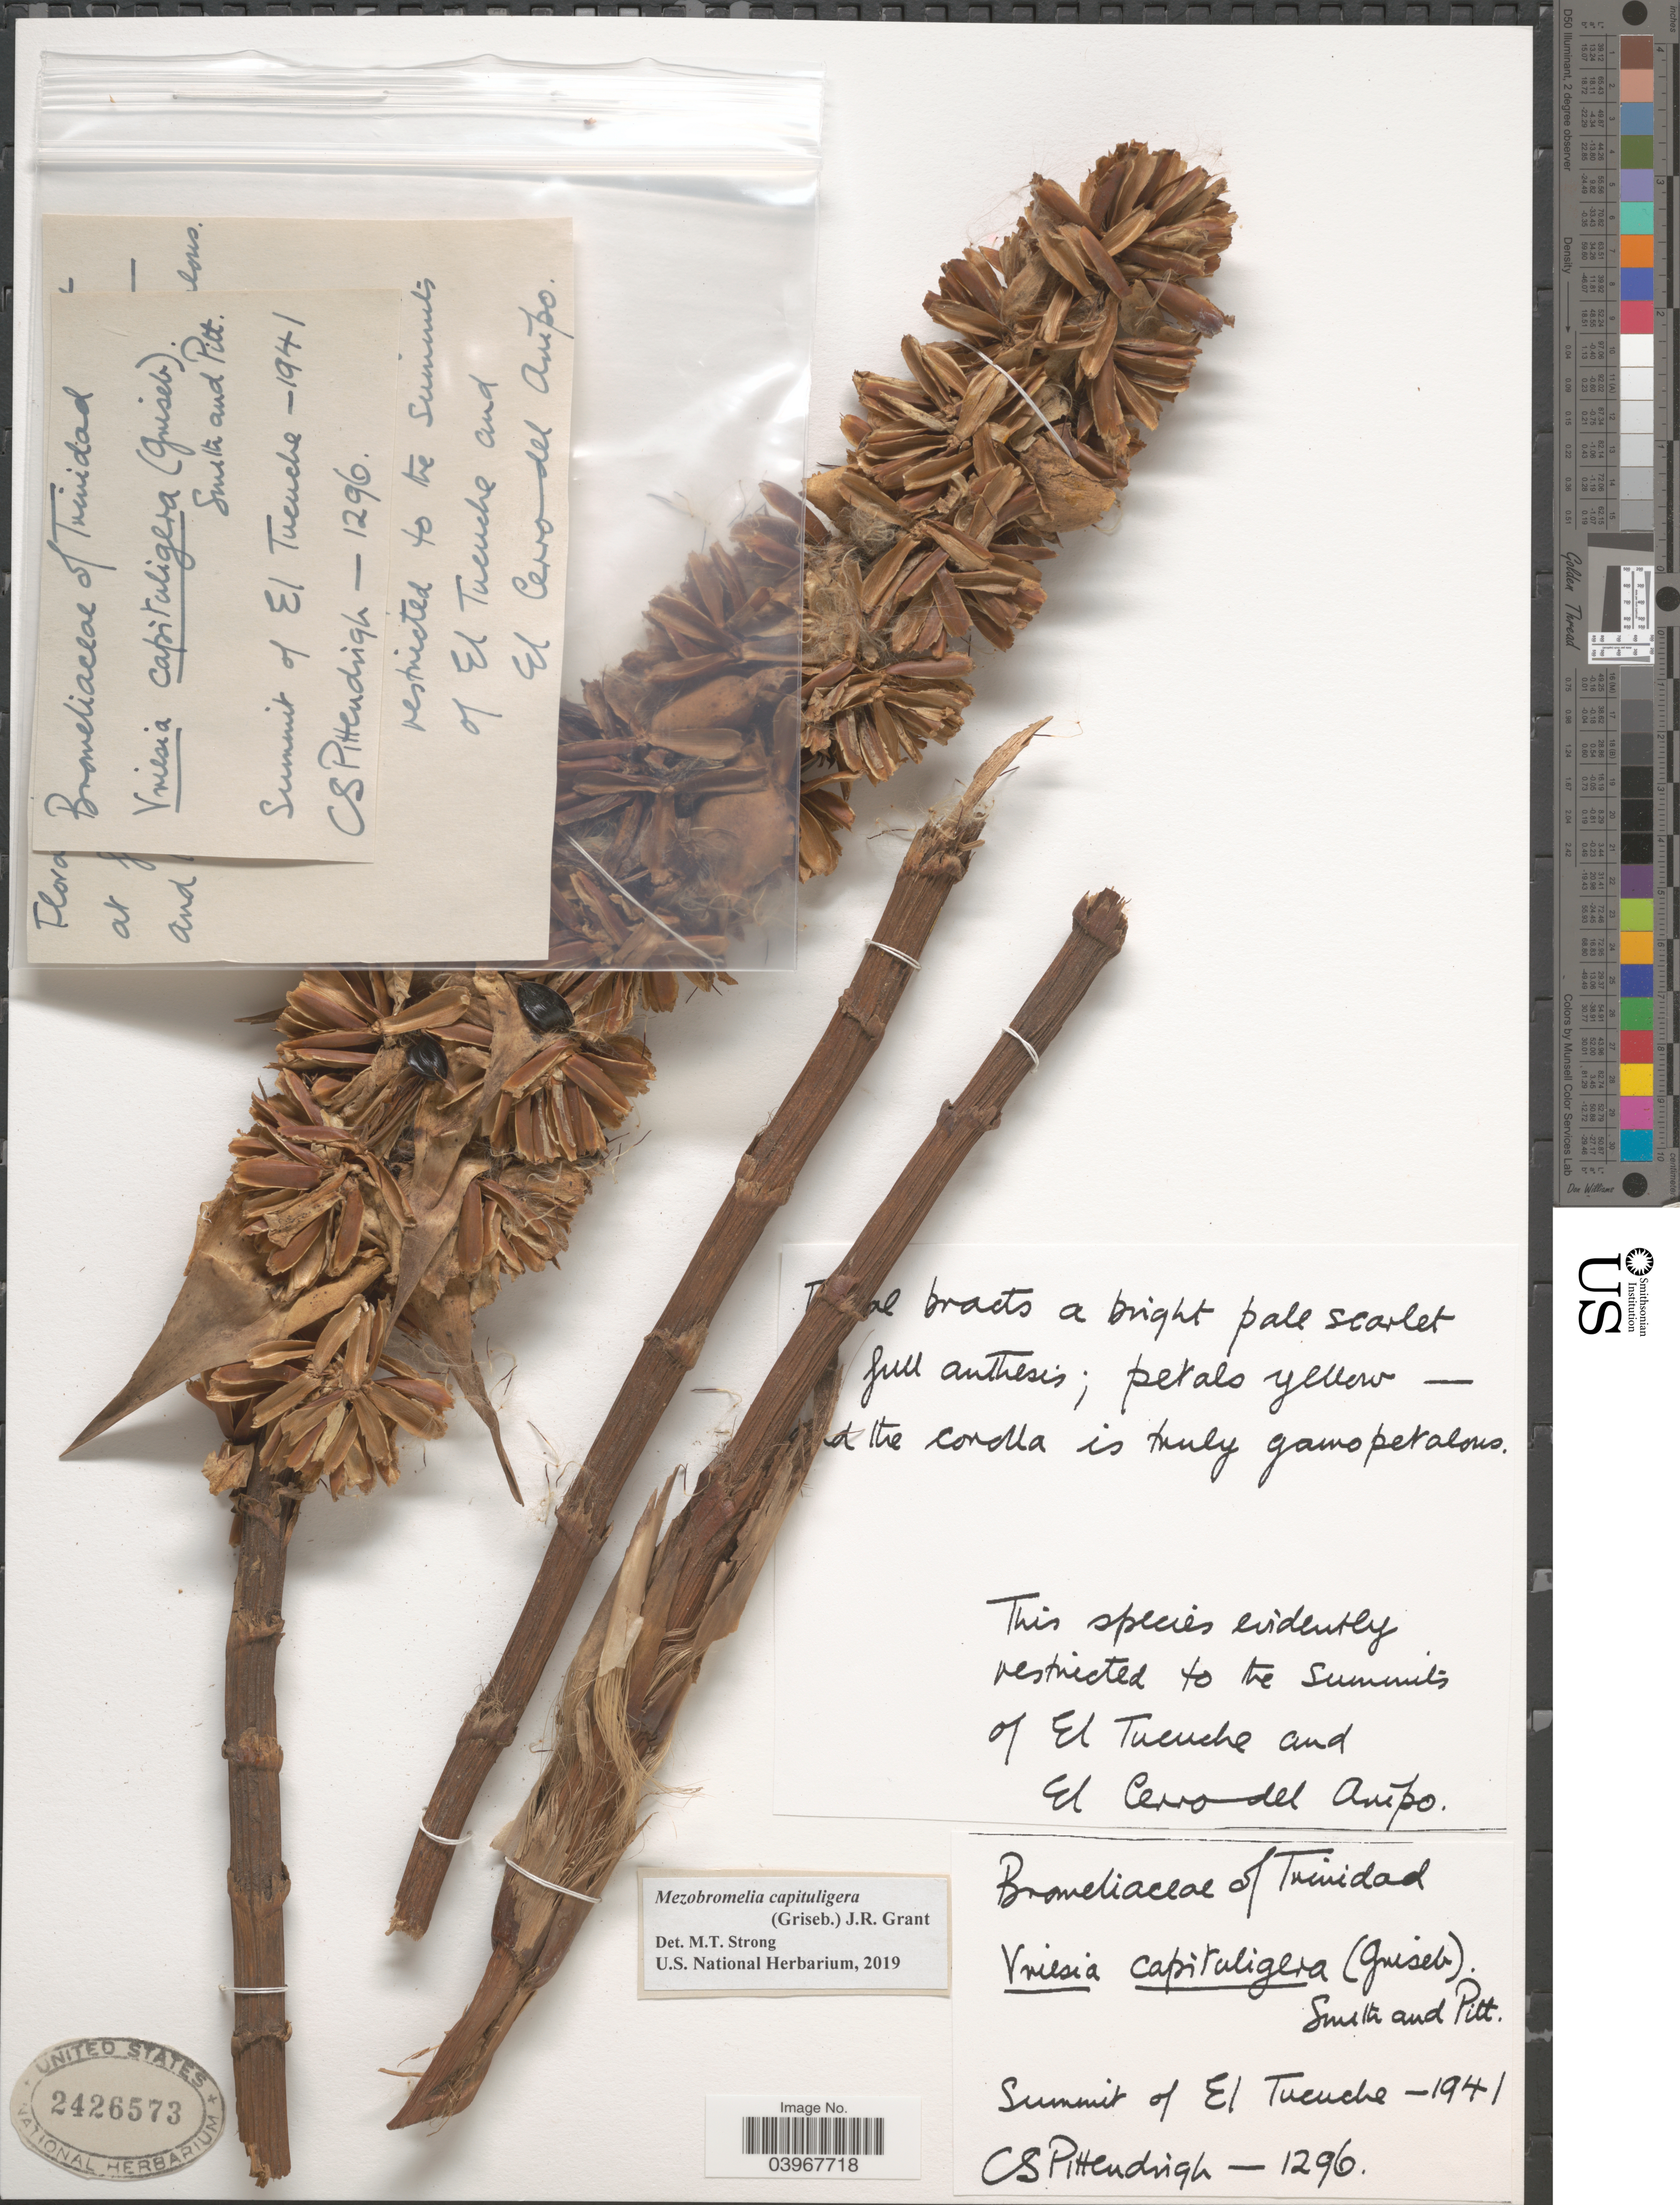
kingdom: Plantae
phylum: Tracheophyta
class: Liliopsida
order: Poales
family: Bromeliaceae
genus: Mezobromelia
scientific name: Mezobromelia capituligera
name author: (Griseb.) J.R. Grant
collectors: C. Pittendrigh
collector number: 1296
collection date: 1941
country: Trinidad and Tobago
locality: Trinidad. Summit of El Tucuche.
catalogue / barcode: US 2426573